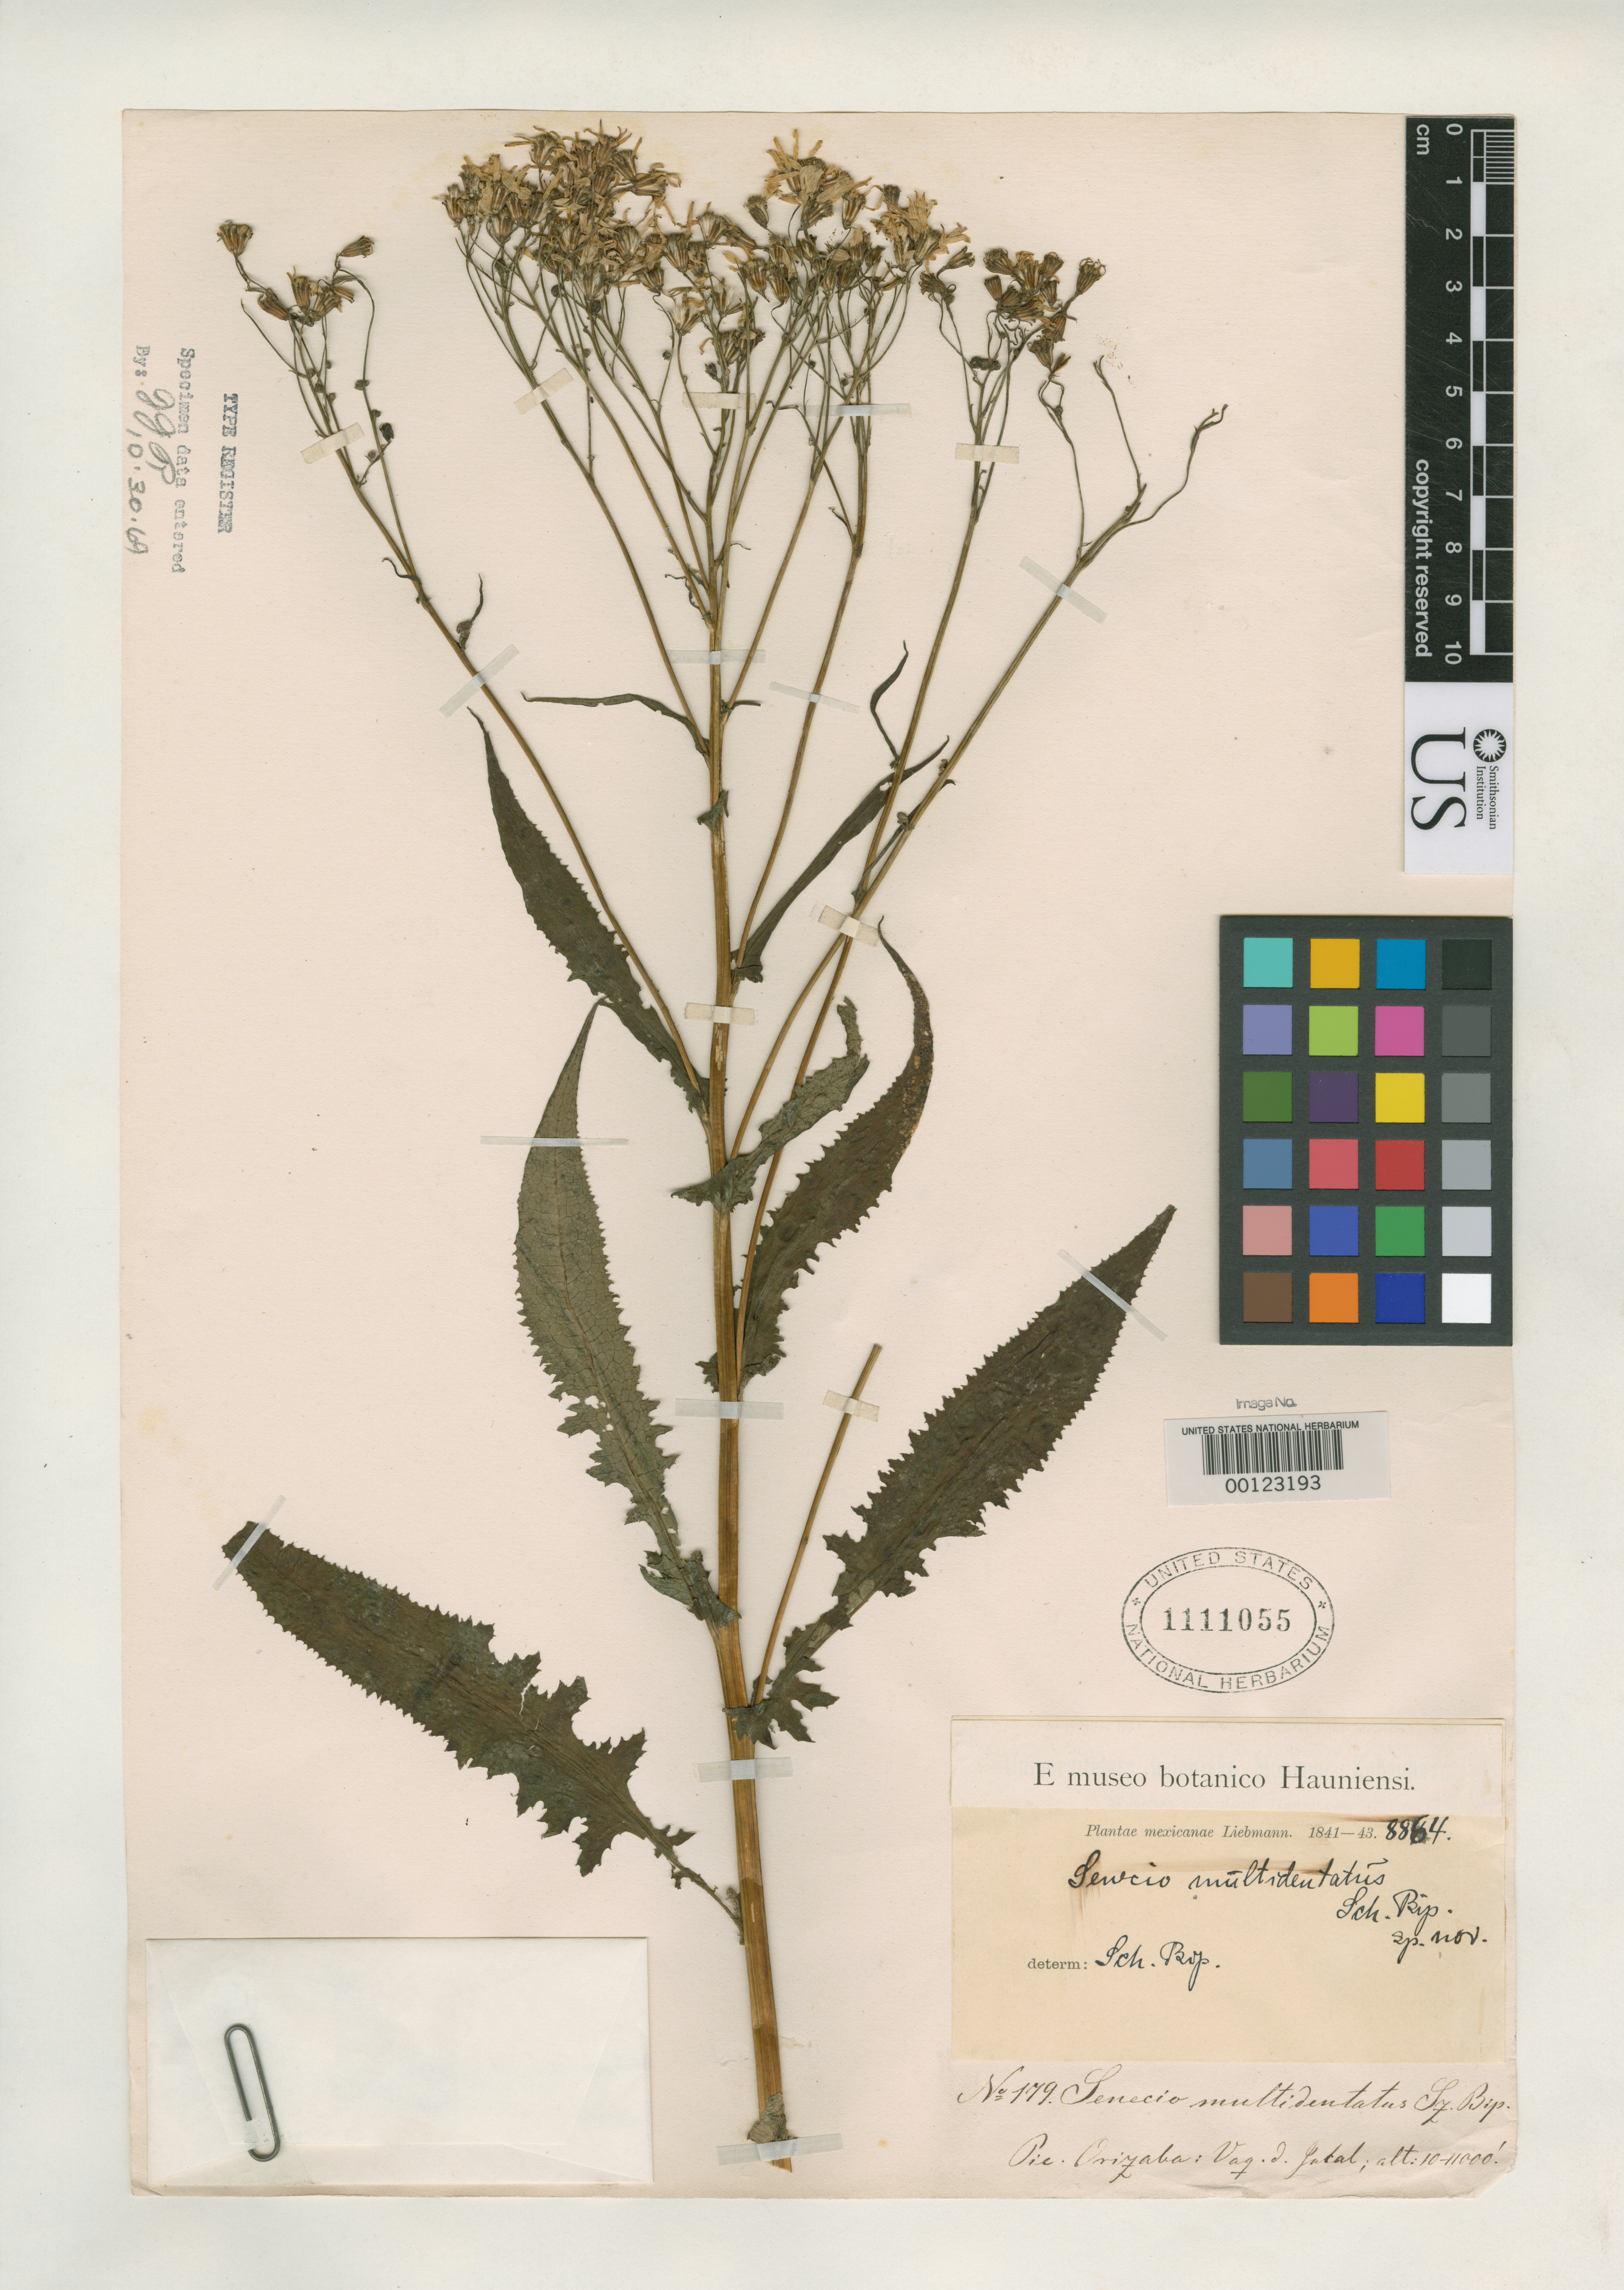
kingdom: Plantae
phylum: Tracheophyta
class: Magnoliopsida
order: Asterales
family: Asteraceae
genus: Senecio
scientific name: Senecio multidentatus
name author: Sch. Bip. ex Hemsl.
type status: Syntype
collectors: F. M. Liebmann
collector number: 179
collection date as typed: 1841 to -- --- 1843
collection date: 1841/1843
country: Mexico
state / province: Veracruz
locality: Peak of Orizaba.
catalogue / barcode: US 1111055